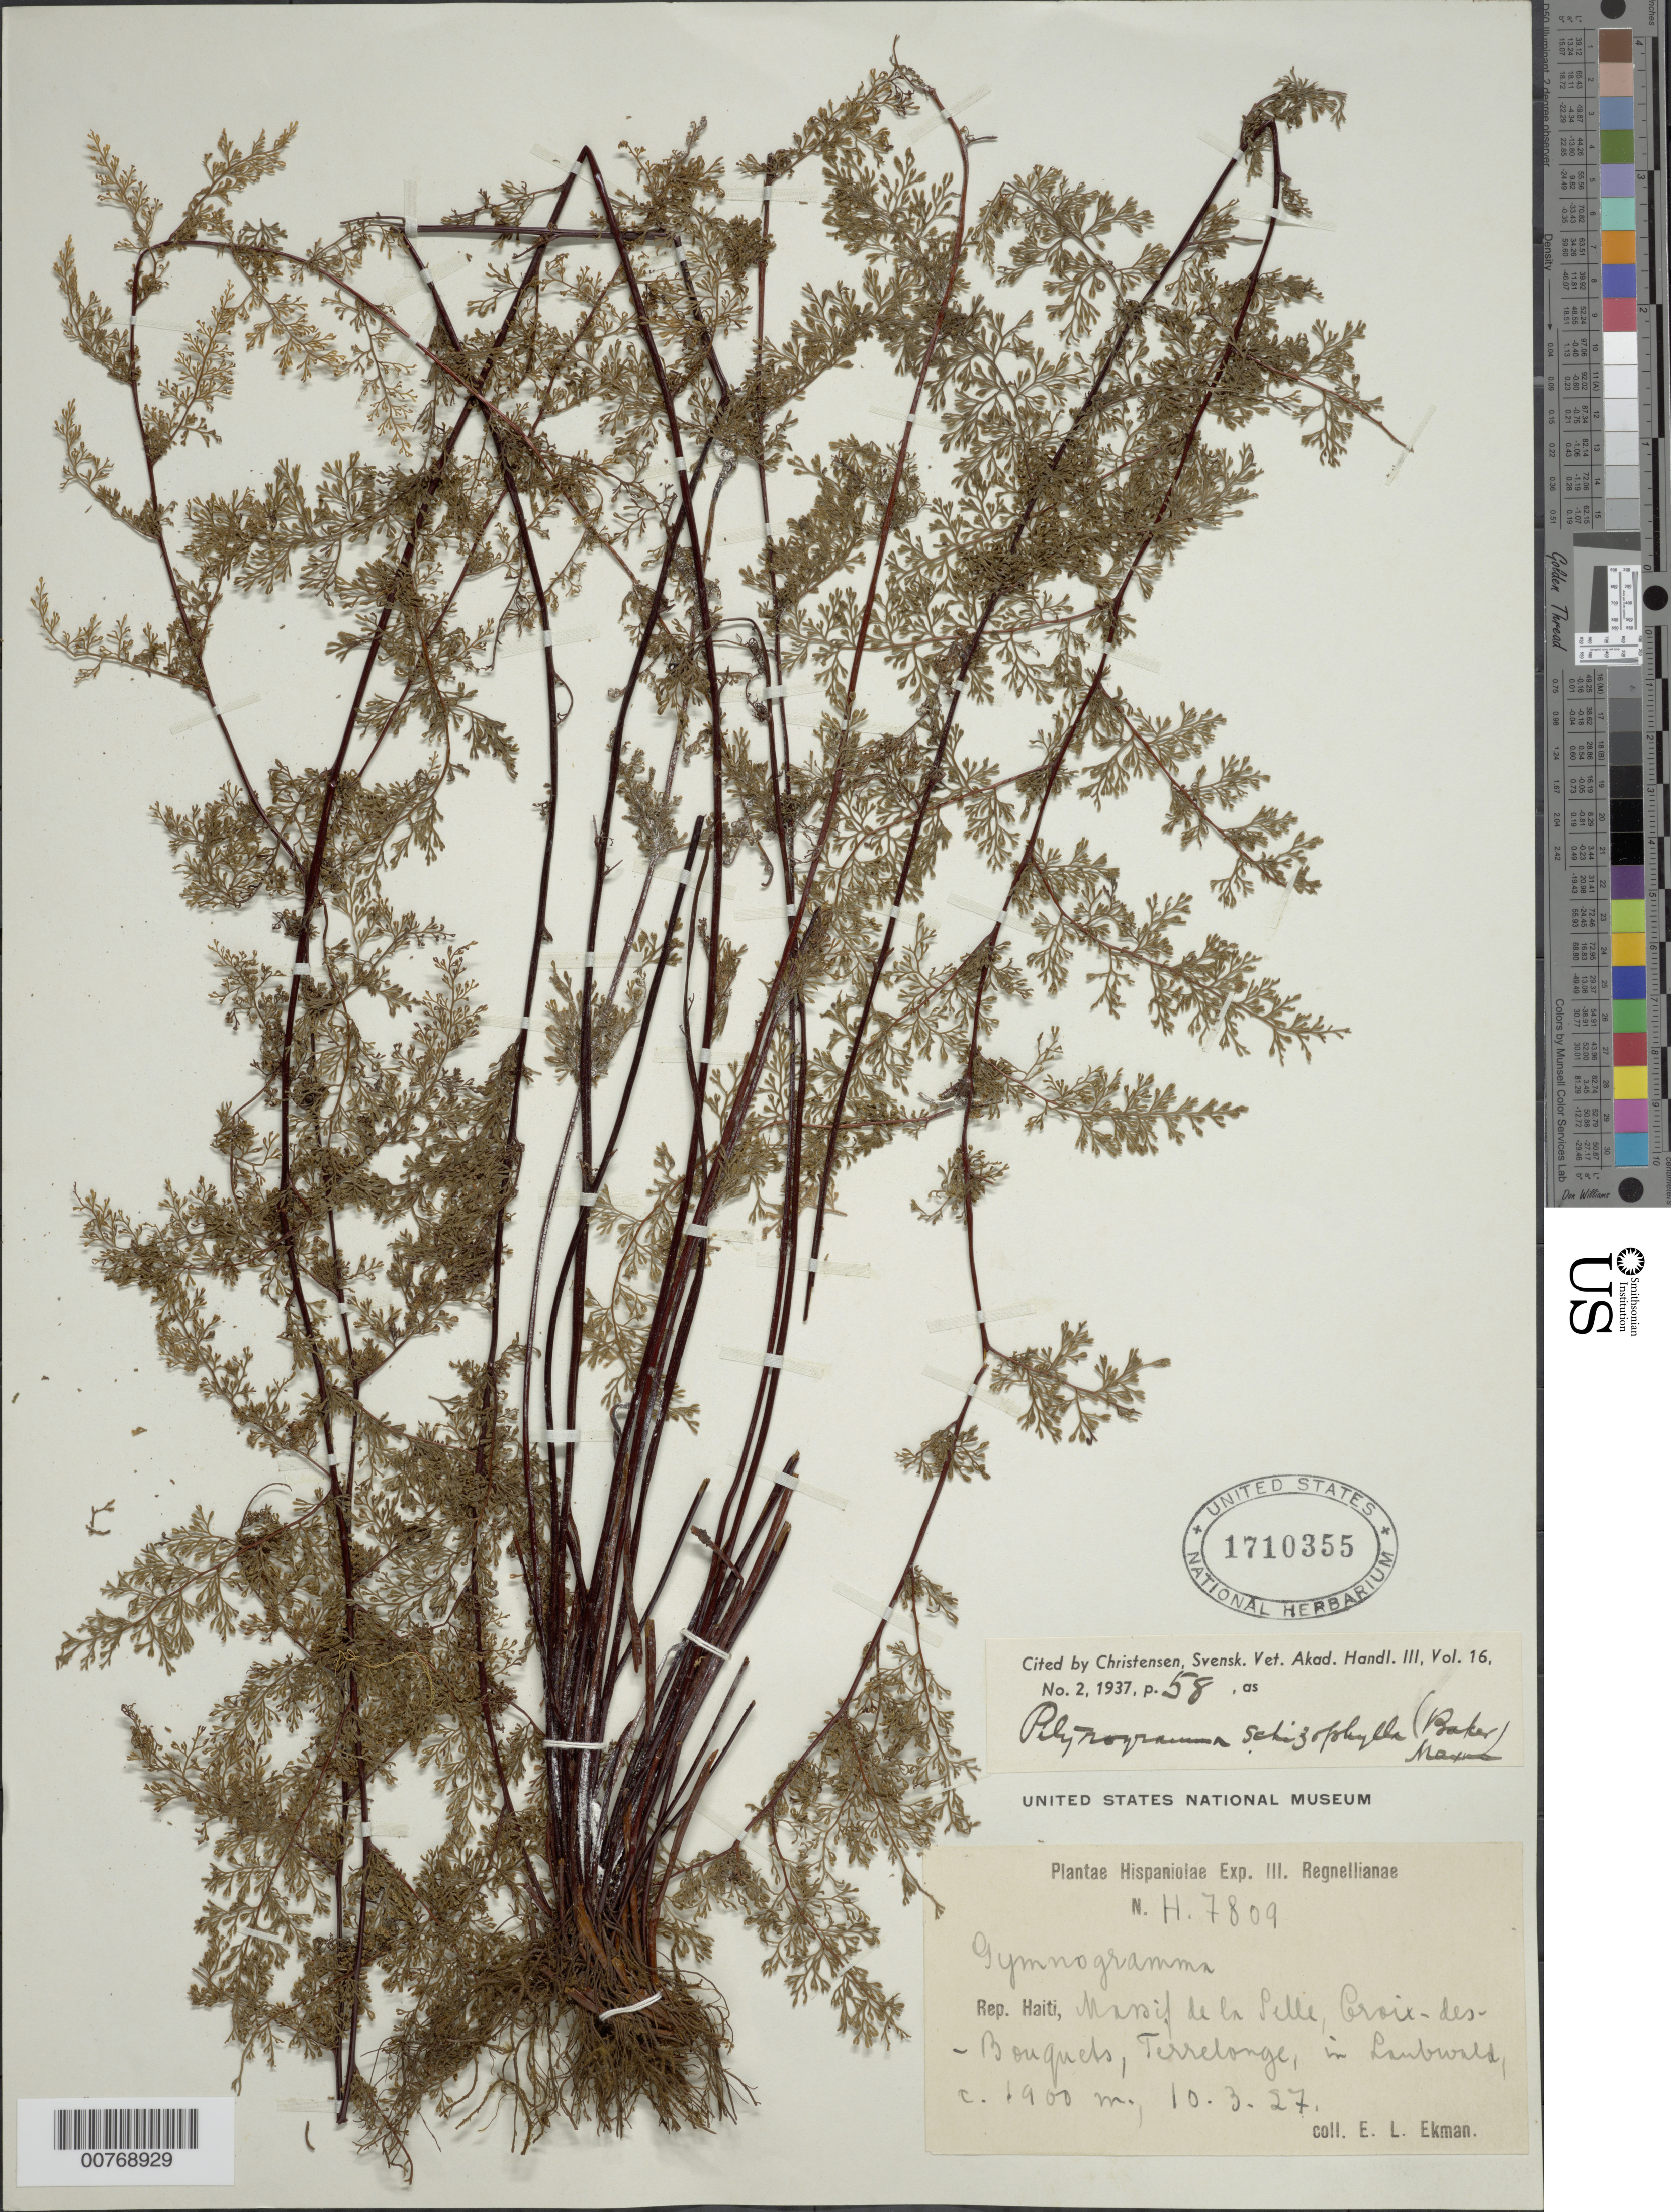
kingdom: Plantae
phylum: Tracheophyta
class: Polypodiopsida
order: Polypodiales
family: Pteridaceae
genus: Pityrogramma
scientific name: Pityrogramma schizophylla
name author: (Baker) Maxon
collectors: E. L. Ekman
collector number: H 7809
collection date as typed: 10 Mar 1927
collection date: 1927-03-10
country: Haiti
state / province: Ouest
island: Hispaniola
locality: Massif de la Selle, Croix-des-Bouquets, Terrelonge in Lambwald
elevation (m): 1900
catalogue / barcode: US 1710355